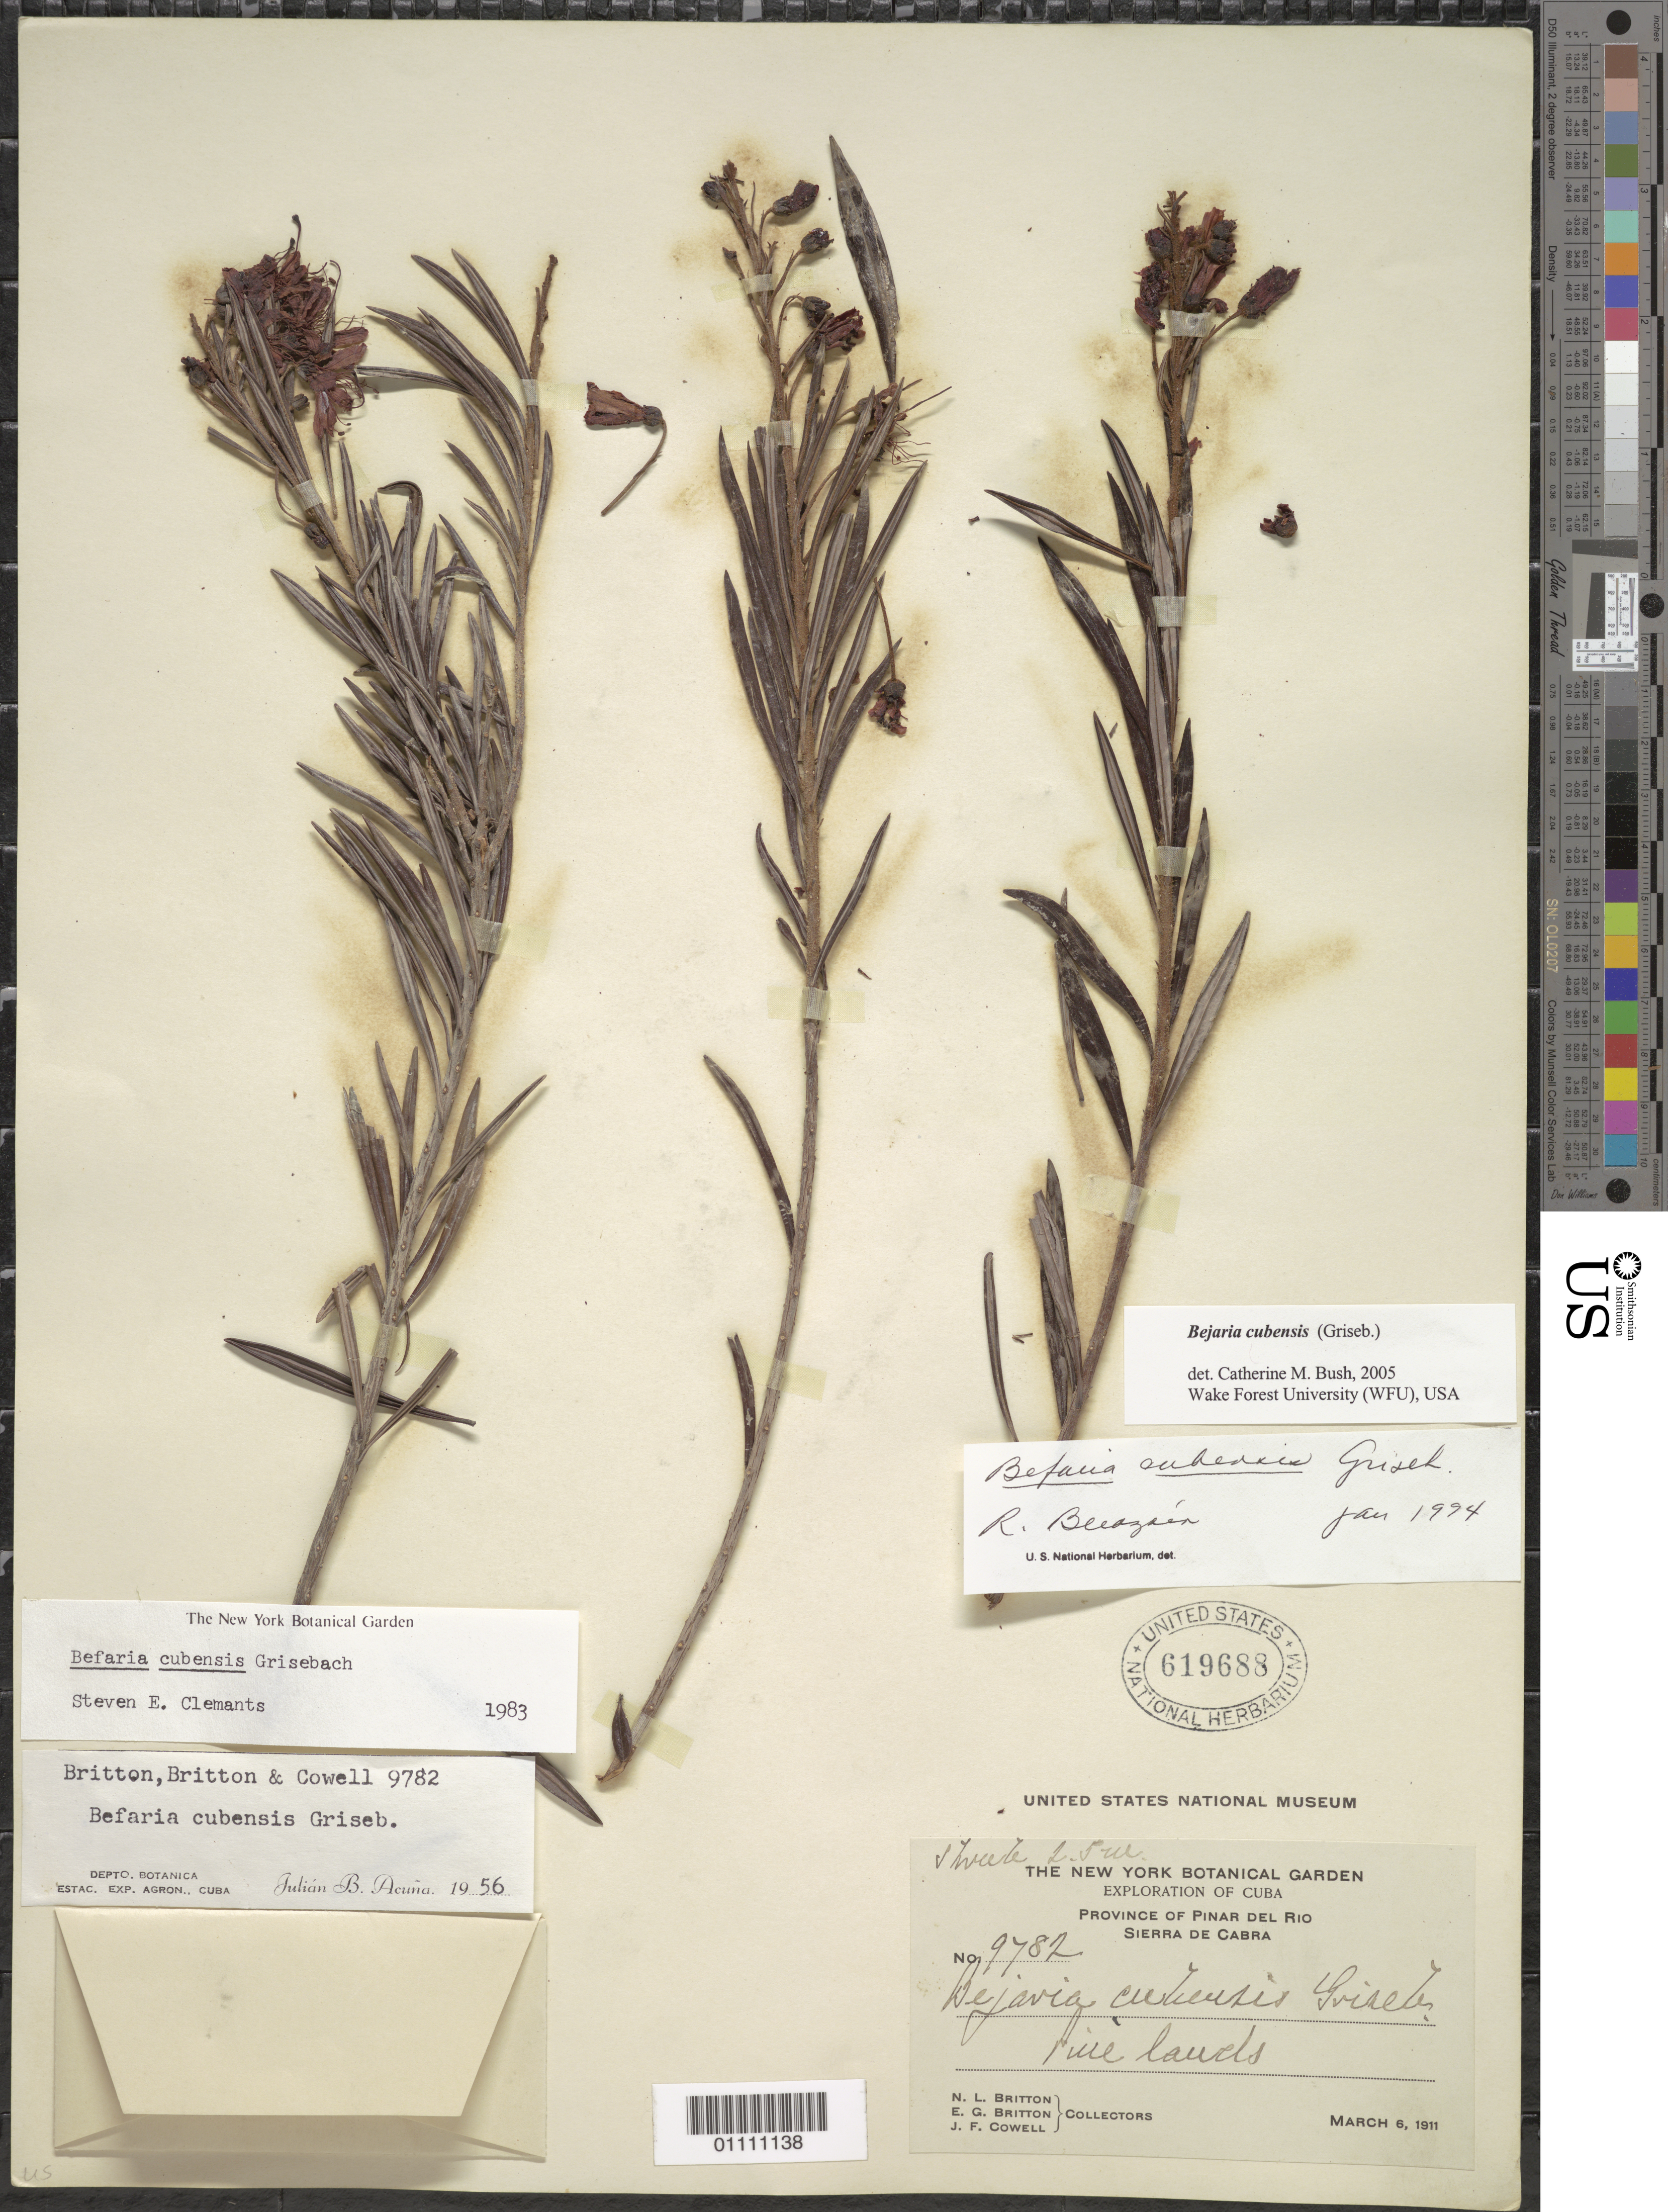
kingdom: Plantae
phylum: Tracheophyta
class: Magnoliopsida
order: Ericales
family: Ericaceae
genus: Bejaria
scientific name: Bejaria cubensis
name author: Griseb.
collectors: N. Britton, E. G. Britton & J. F. Cowell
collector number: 9782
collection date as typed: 06 Mar 1911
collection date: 1911-03-06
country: Cuba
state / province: Pinar del Rio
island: Cuba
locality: Sierra de Cabra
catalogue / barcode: US 619688